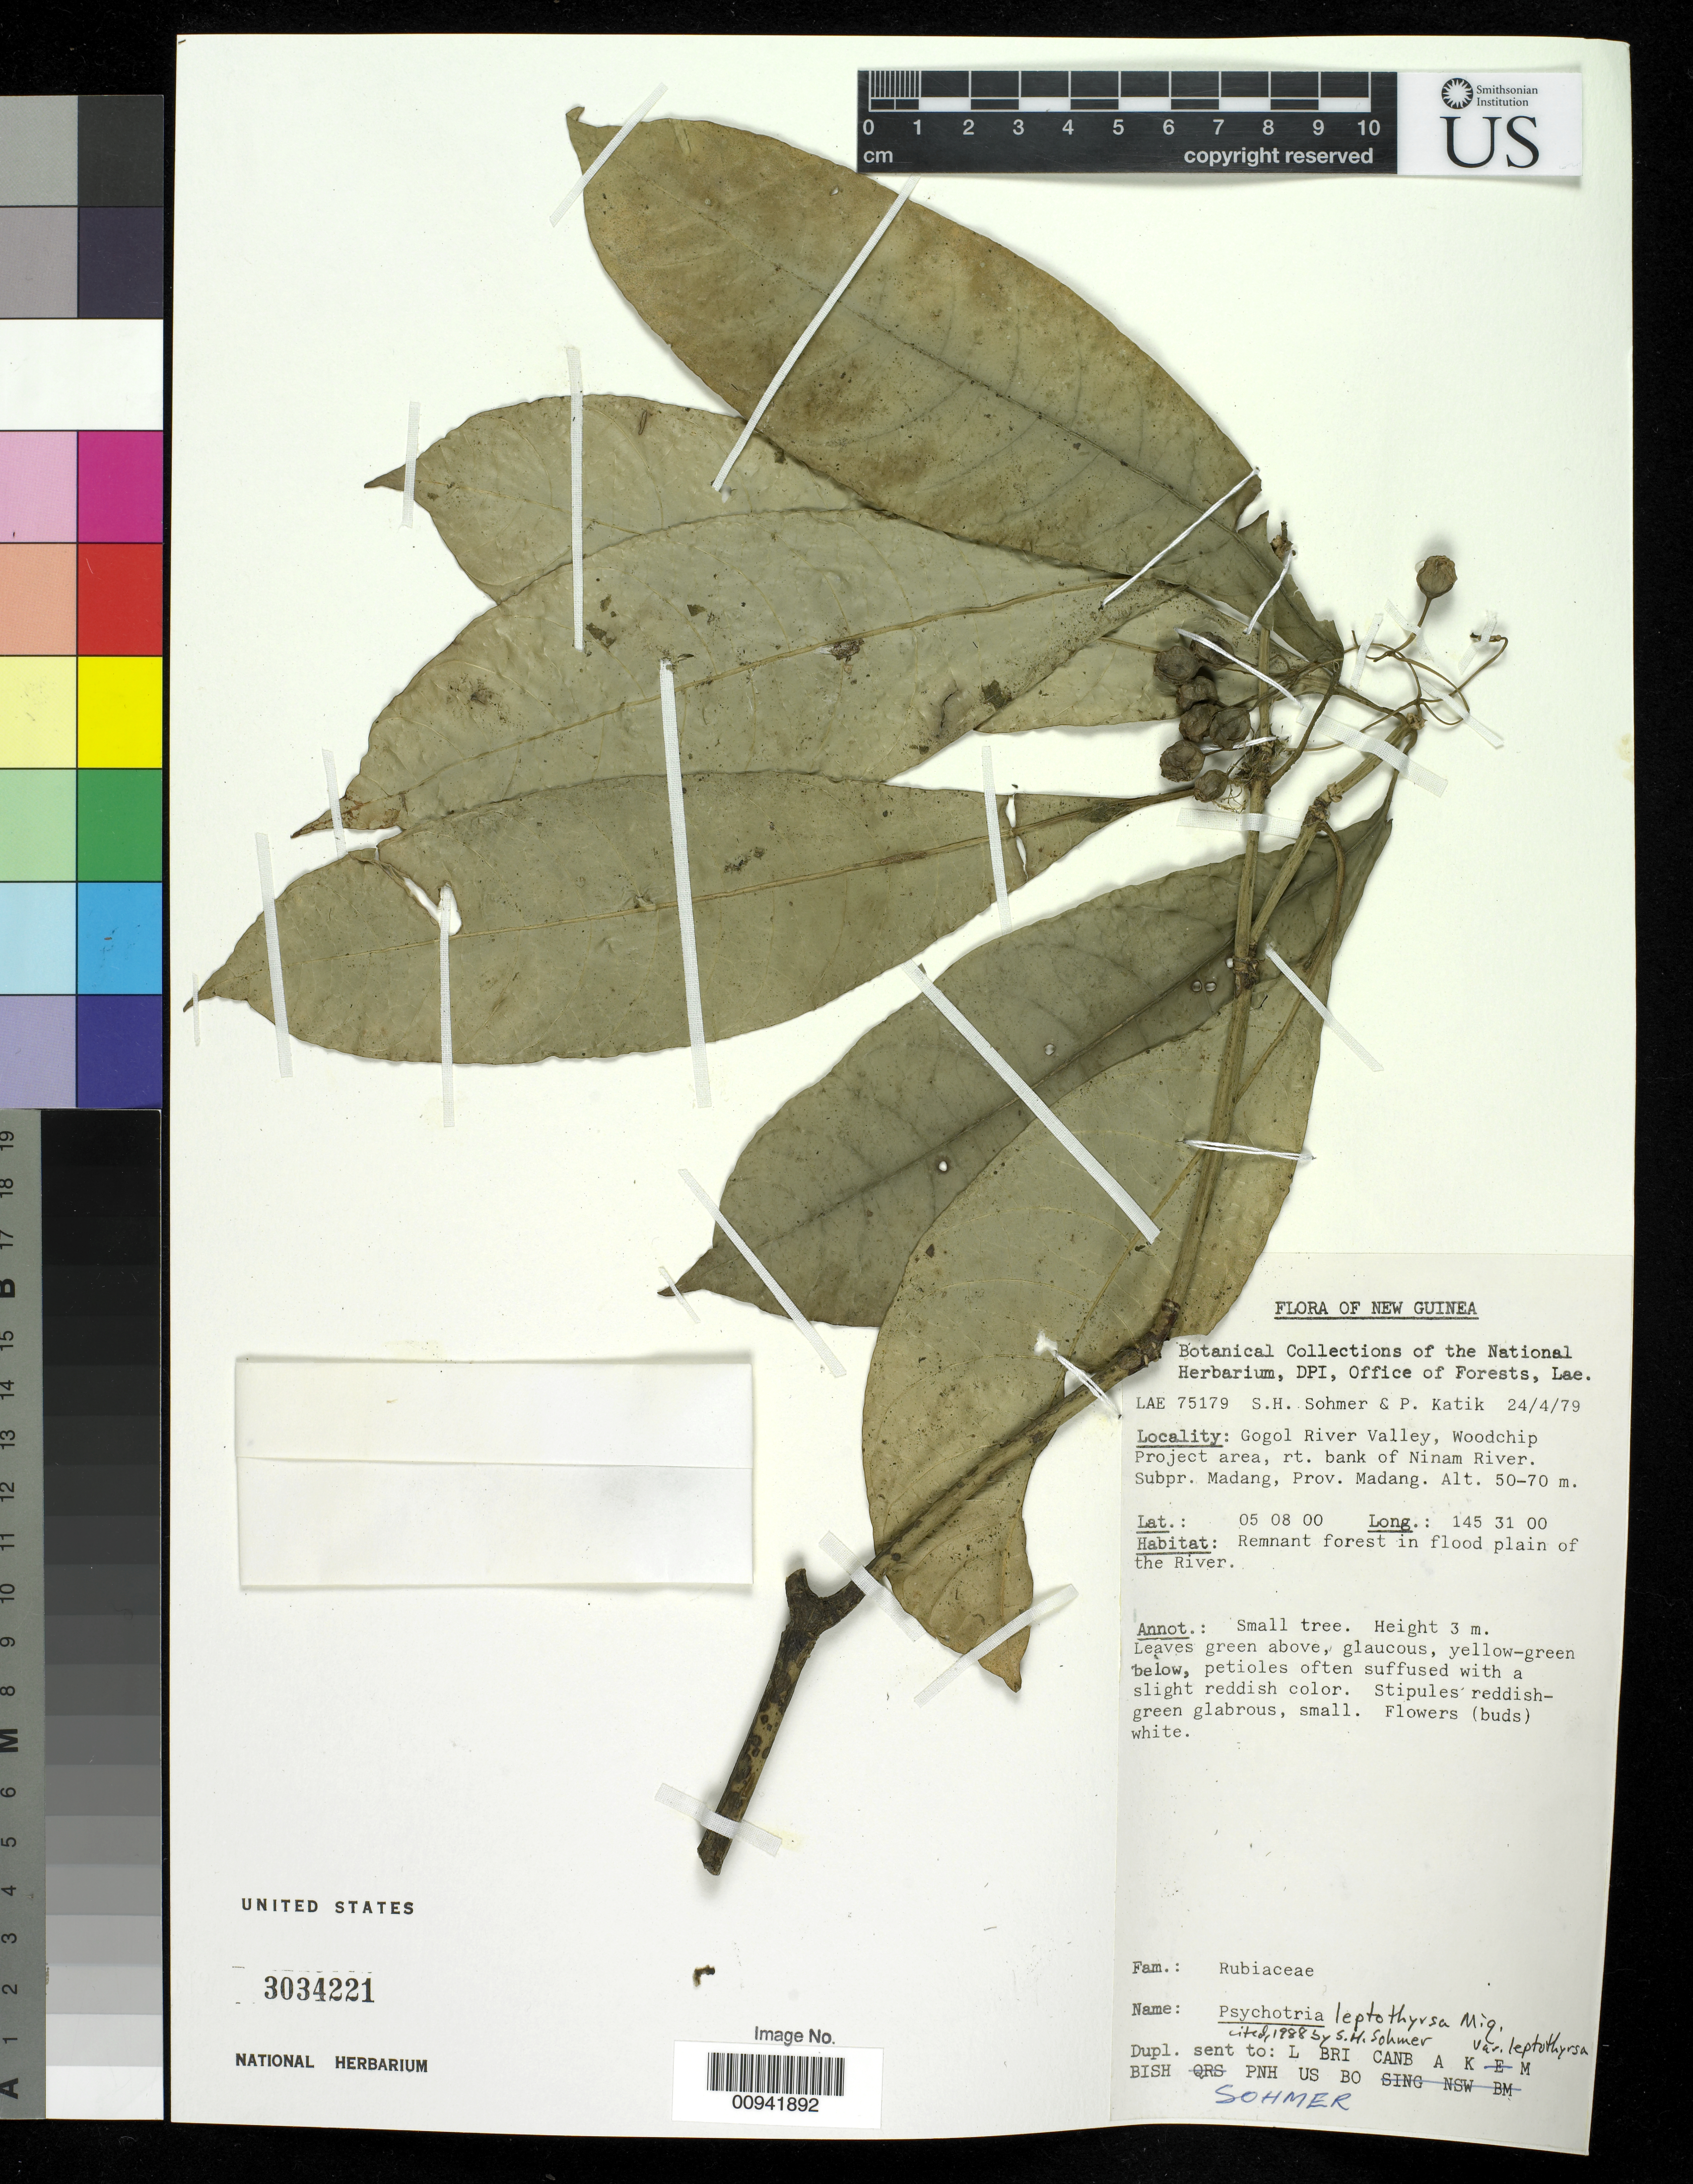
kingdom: Plantae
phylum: Tracheophyta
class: Magnoliopsida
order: Gentianales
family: Rubiaceae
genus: Psychotria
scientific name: Psychotria leptothyrsa var. leptothyrsa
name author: Miq.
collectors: S. H. Sohmer & P. Katik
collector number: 75179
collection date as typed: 24 Apr 1979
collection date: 1979-04-24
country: Papua New Guinea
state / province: Madang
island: New Guinea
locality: Gogol River Valley, Woodchip project area, rt. Bank of Ninam River.Subpr. Madang, Prov. Madang.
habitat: Remnant forest in flood plain of the River.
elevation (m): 50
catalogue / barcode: US 3034221